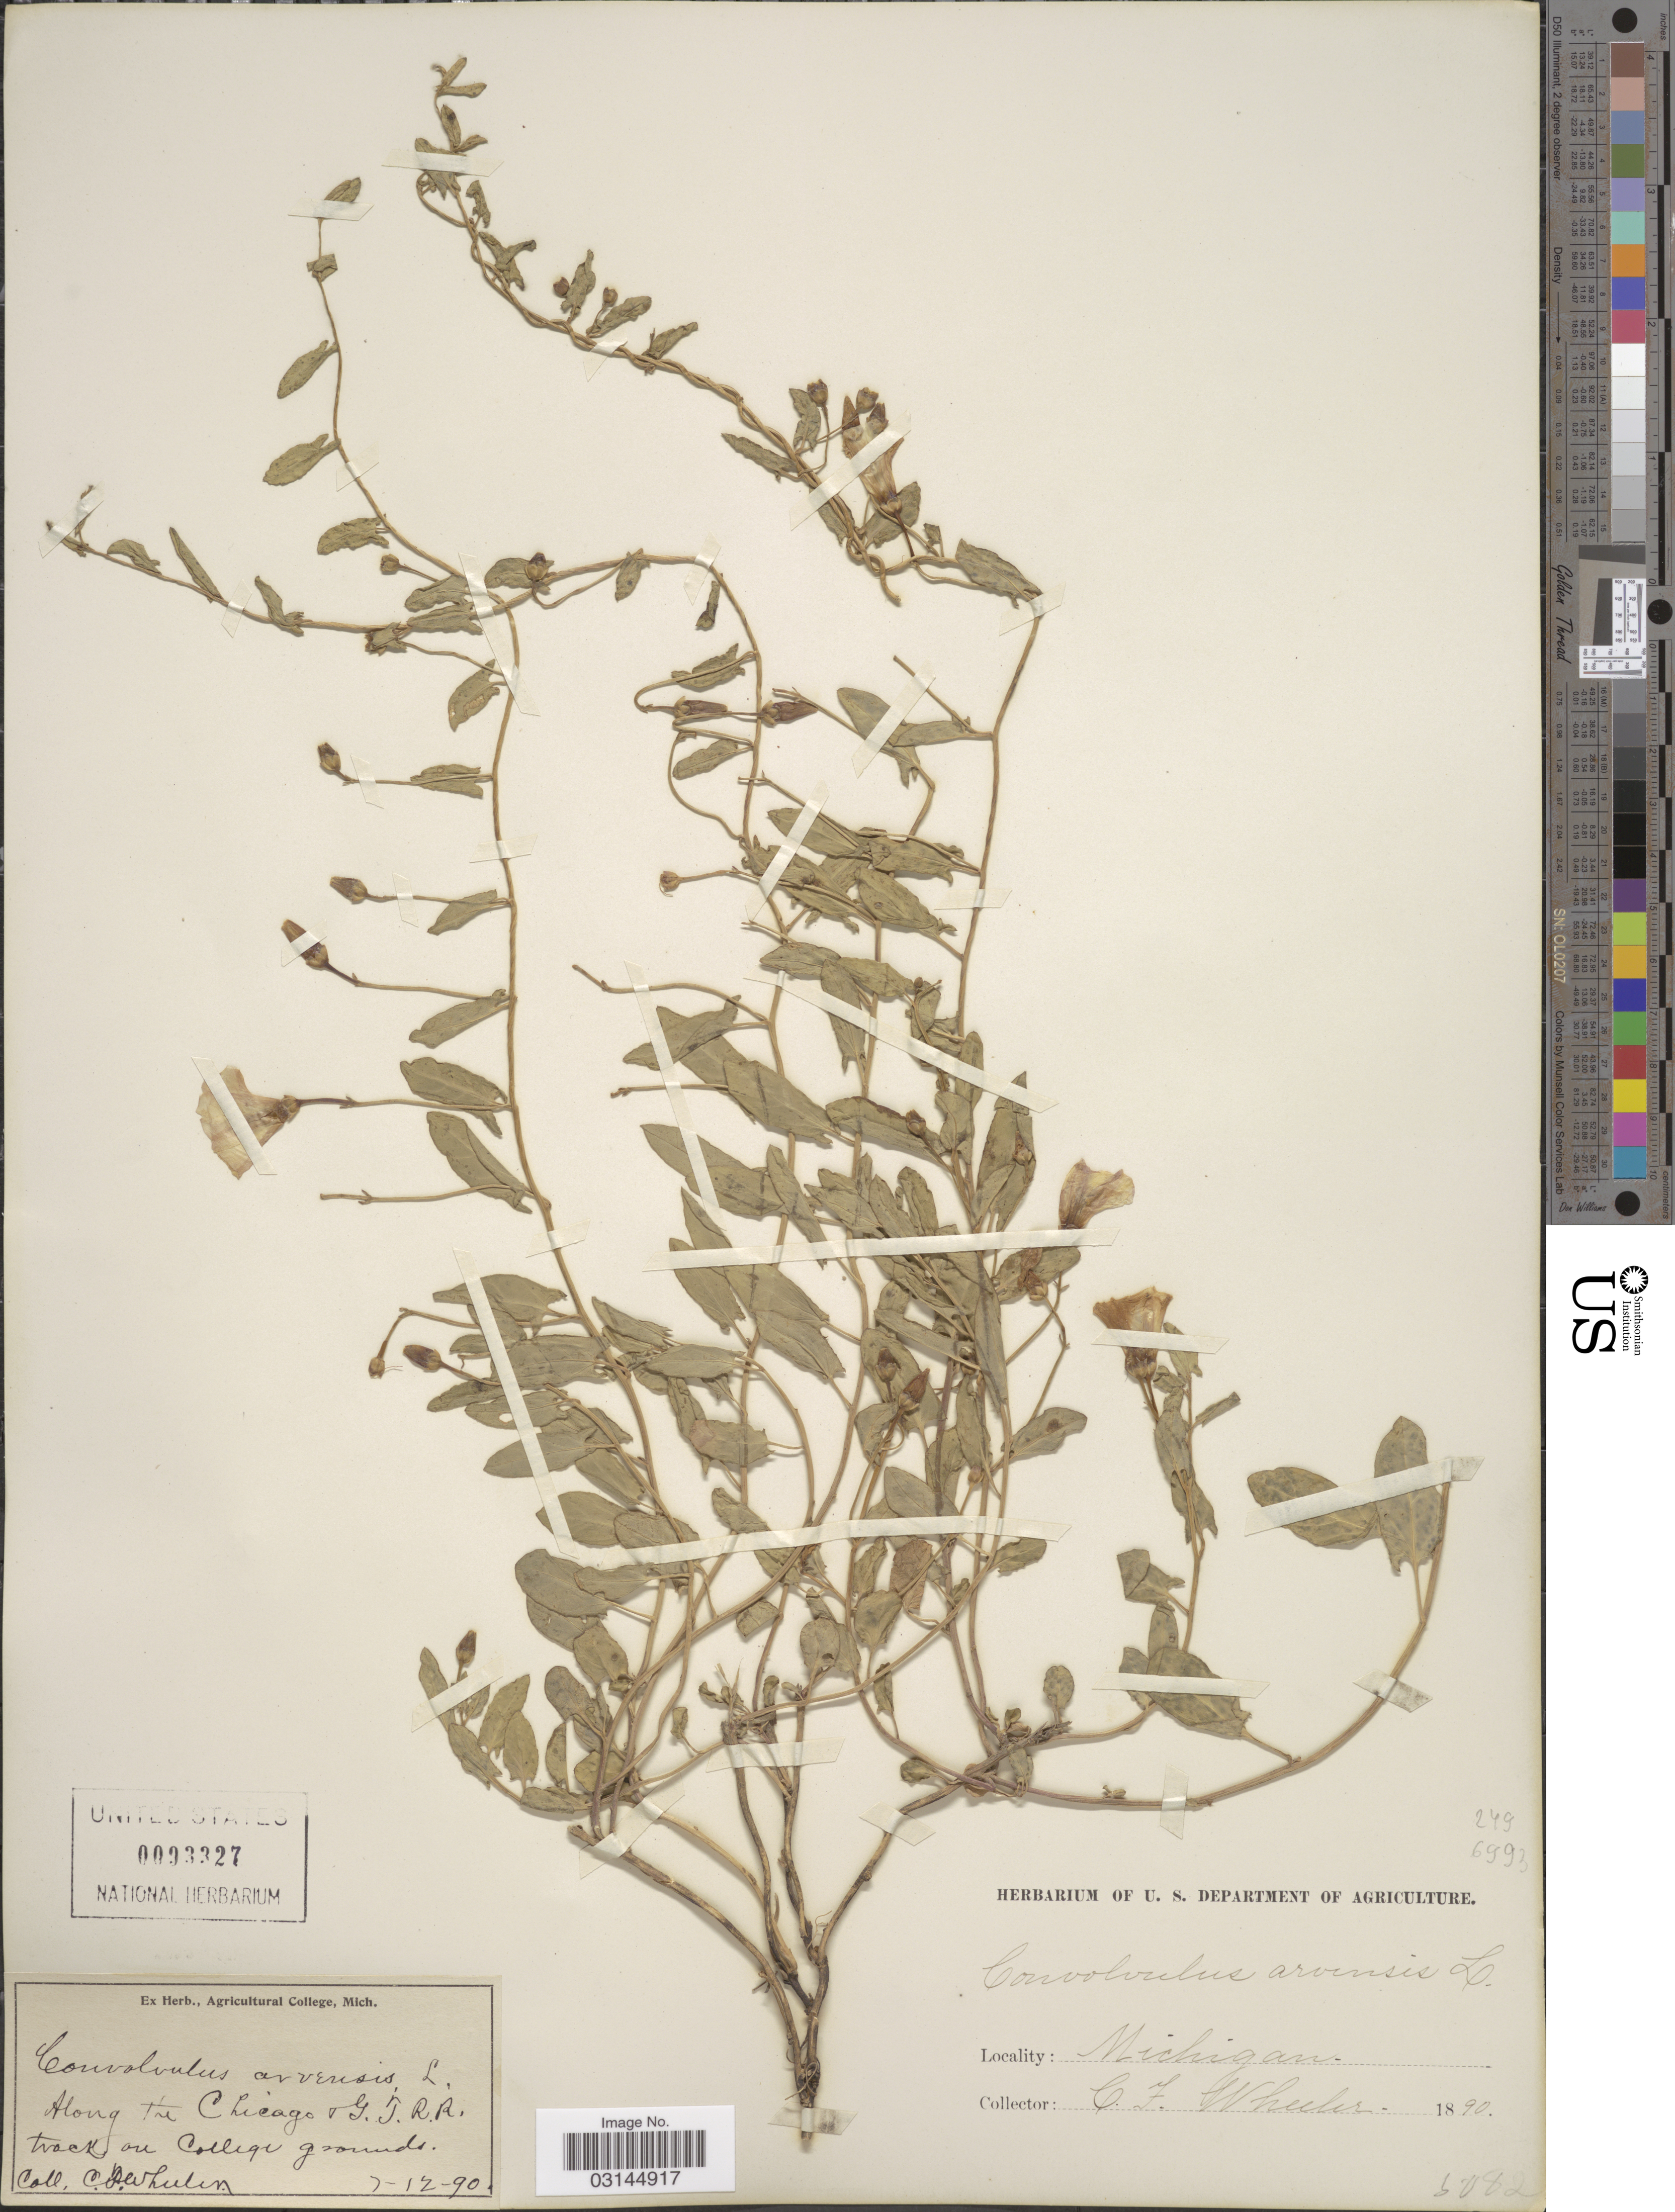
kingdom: Plantae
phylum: Tracheophyta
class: Magnoliopsida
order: Solanales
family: Convolvulaceae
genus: Convolvulus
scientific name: Convolvulus arvensis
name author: L.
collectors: C. Wheeler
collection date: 1890-07-12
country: United States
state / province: Michigan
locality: Along the Chicago & G.T.R.R. track on College grounds.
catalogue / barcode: US 93327